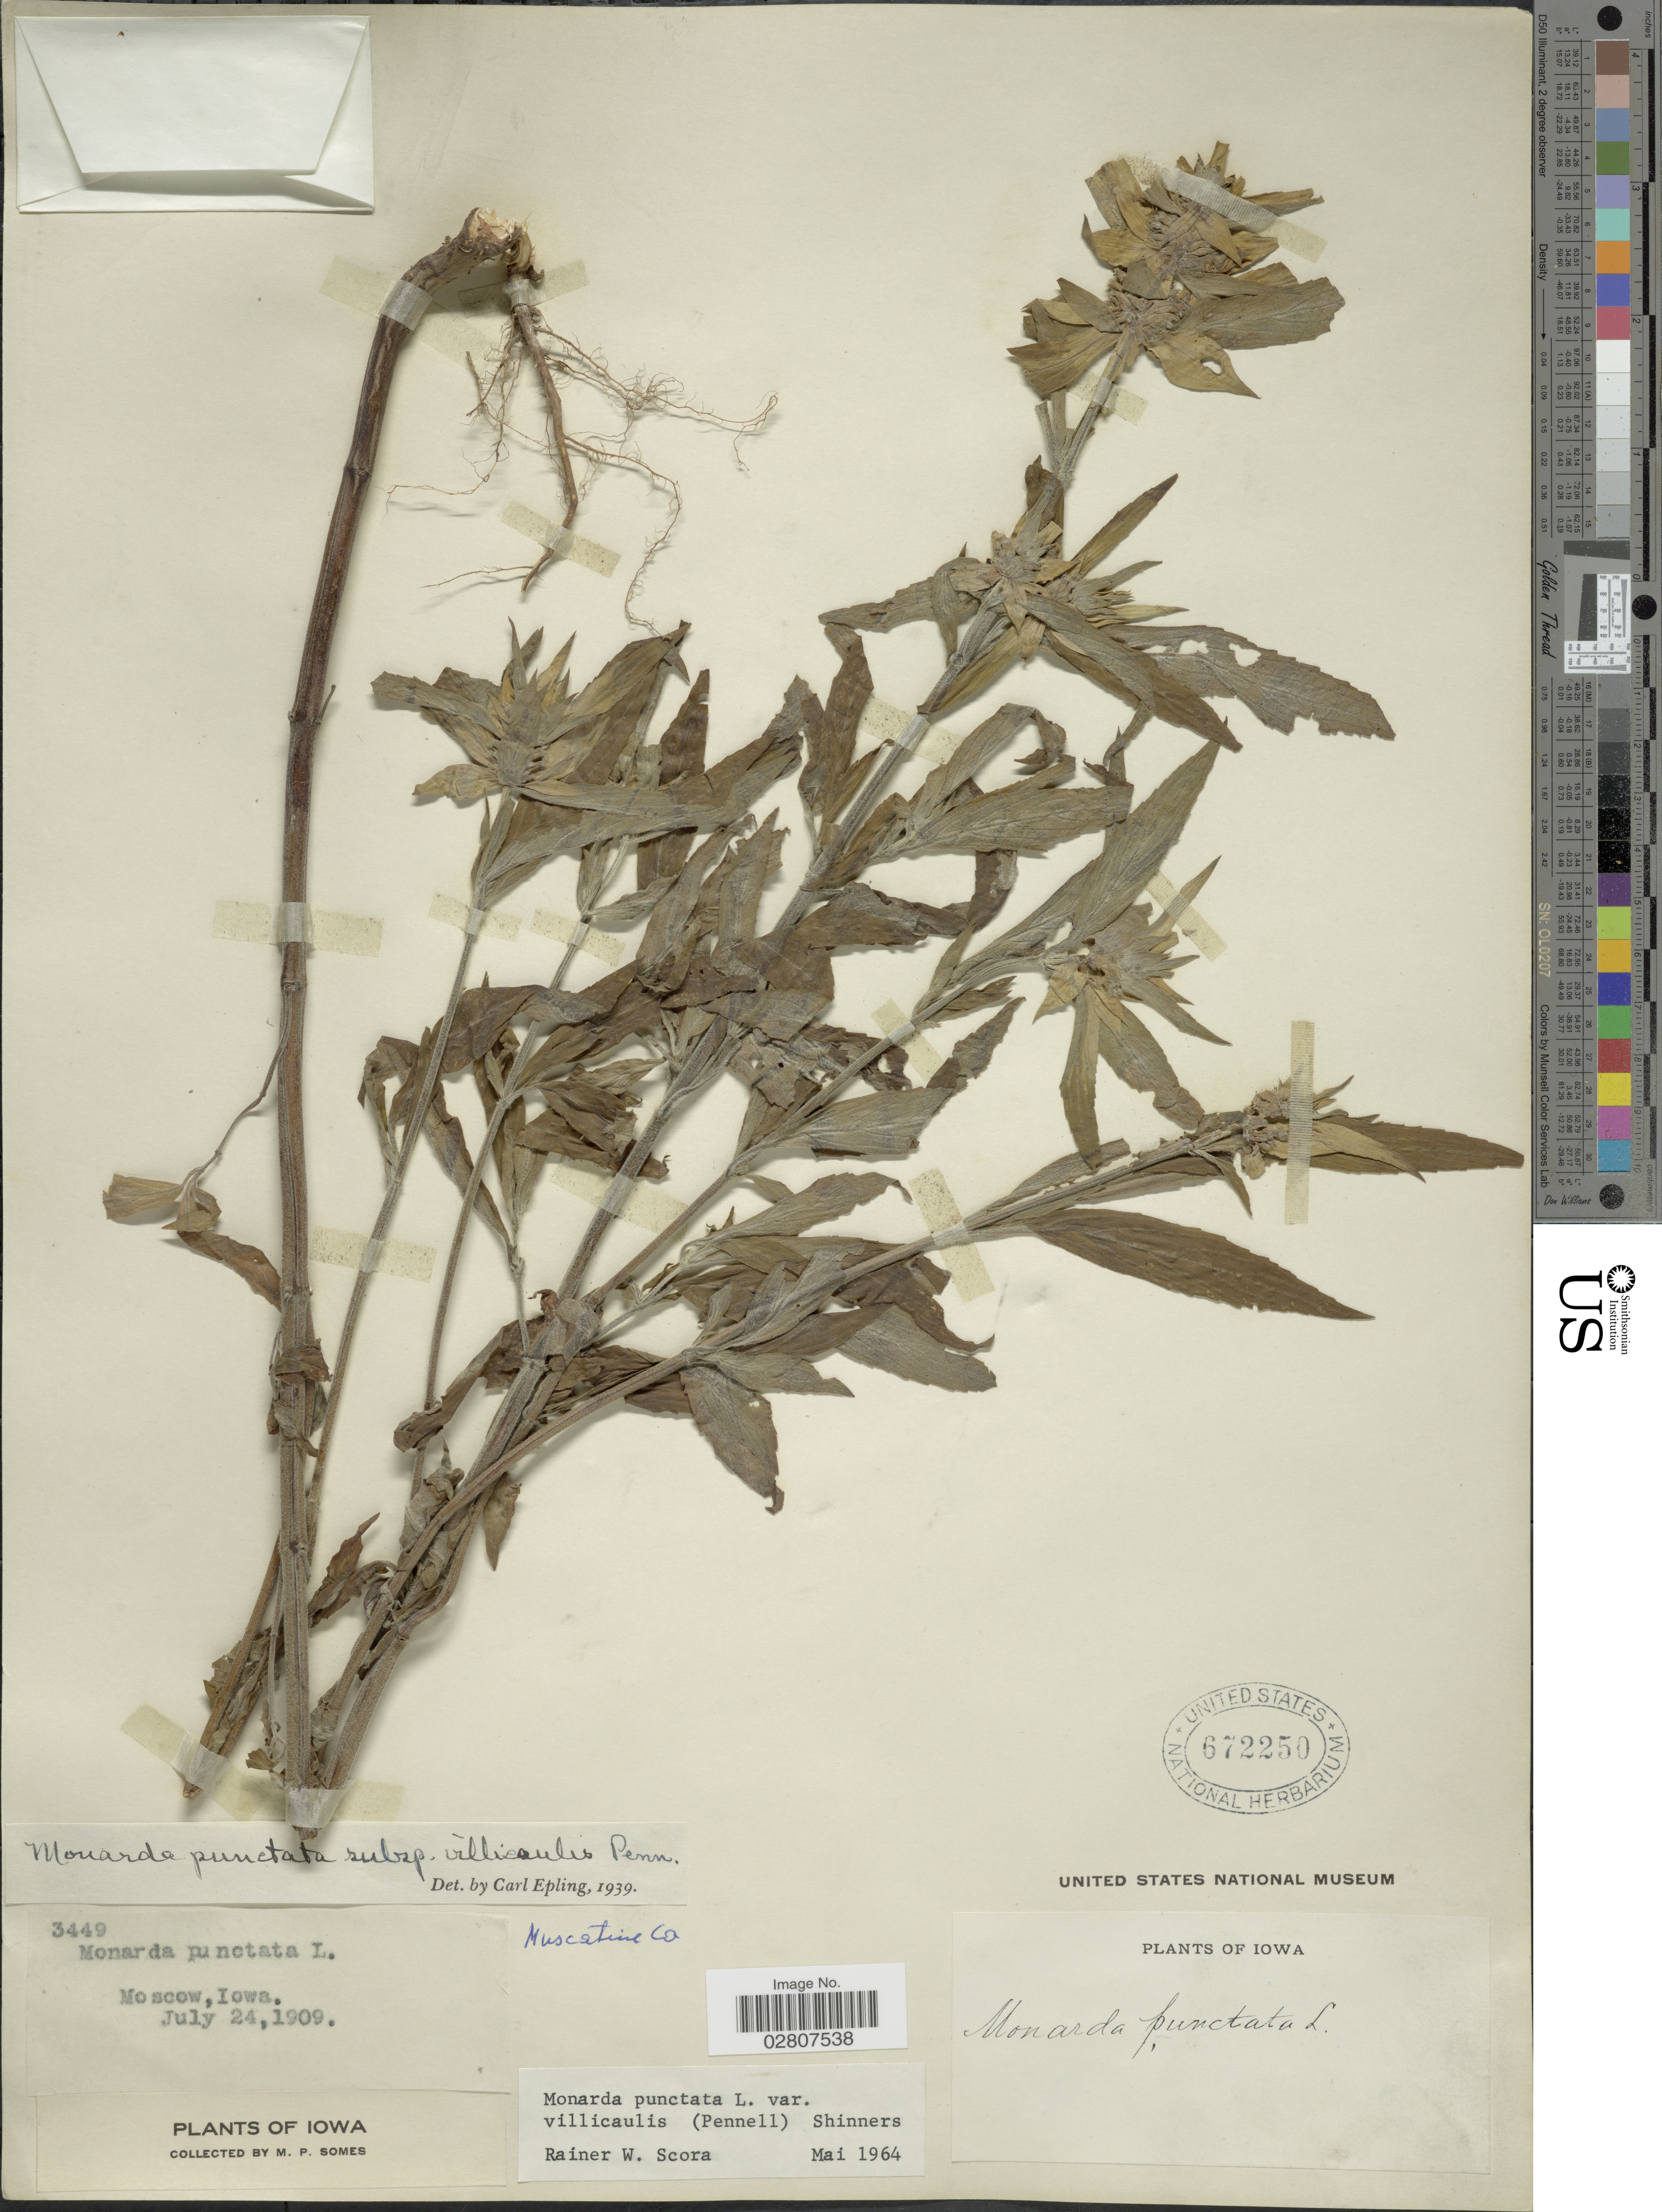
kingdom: Plantae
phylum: Tracheophyta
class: Magnoliopsida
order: Lamiales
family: Lamiaceae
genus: Monarda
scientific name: Monarda punctata var. villicaulis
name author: (Pennell) Shinners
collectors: M. Somes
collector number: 3449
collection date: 1909-07-24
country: United States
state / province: Iowa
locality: Moscow.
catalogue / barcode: US 672250